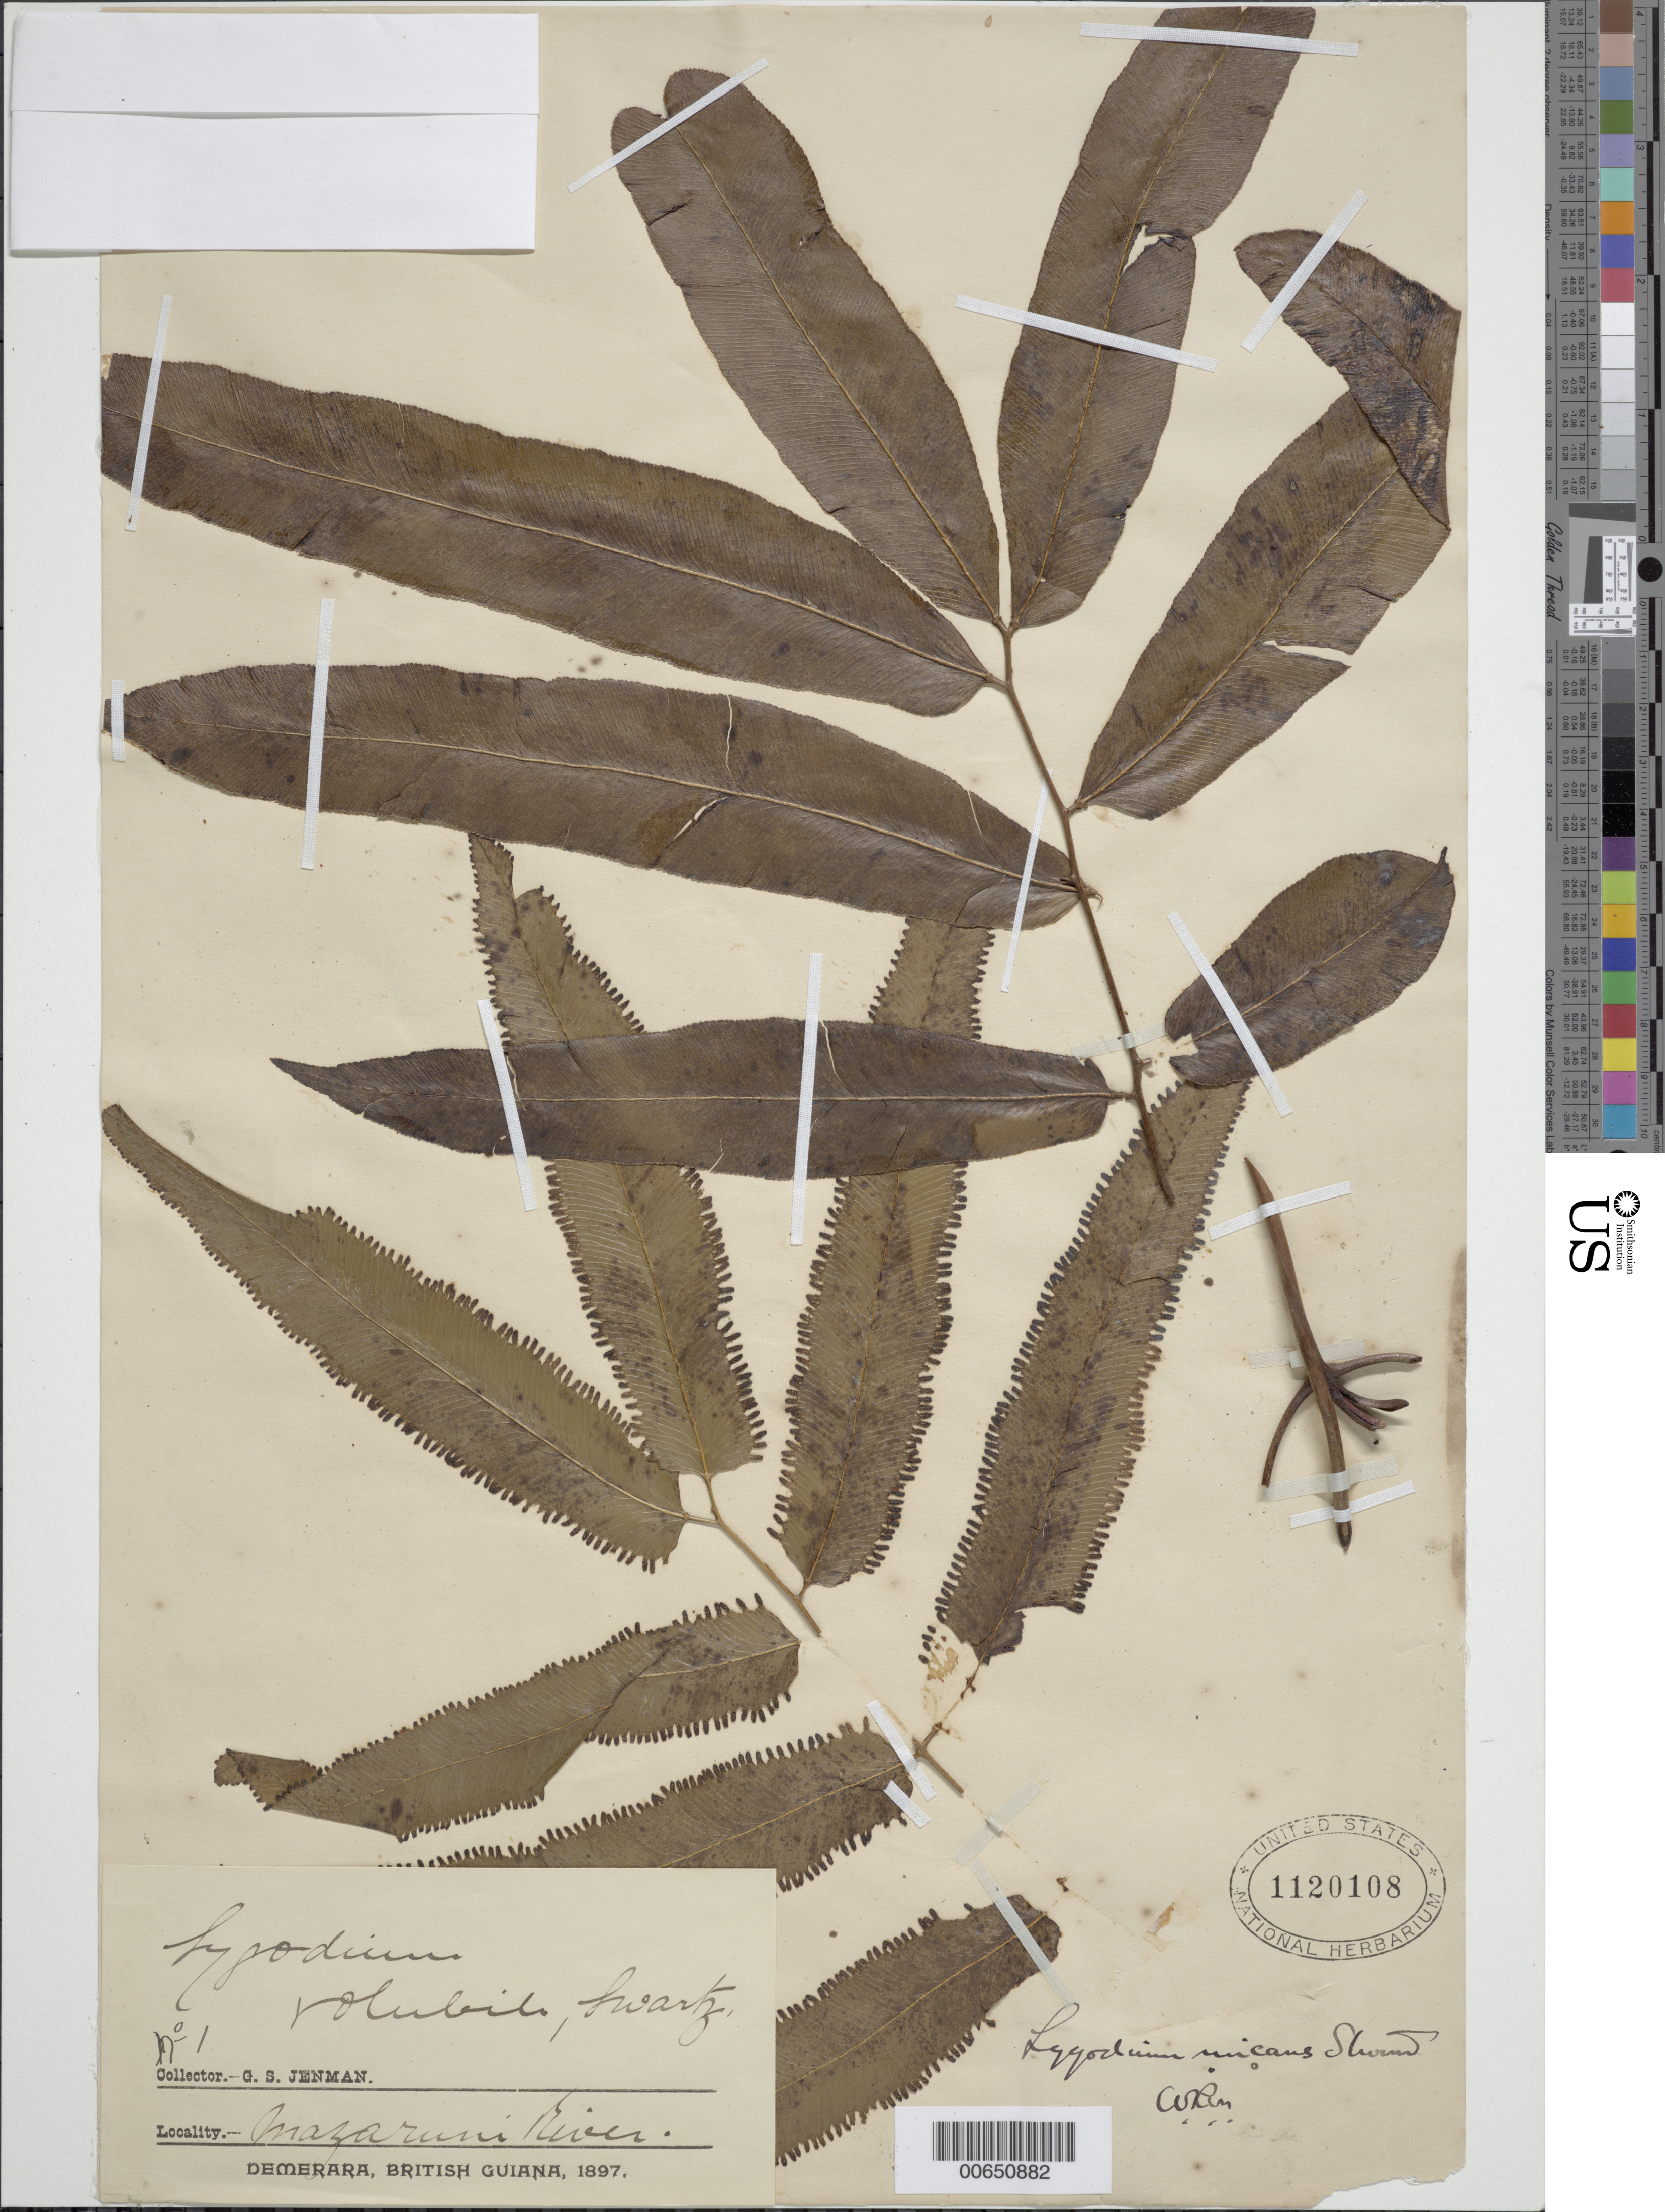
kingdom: Plantae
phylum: Tracheophyta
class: Polypodiopsida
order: Schizaeales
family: Lygodiaceae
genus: Lygodium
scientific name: Lygodium volubile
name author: Sw.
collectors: G. S. Jenman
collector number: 1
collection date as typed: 1897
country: Guyana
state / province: Cuyuni-Mazaruni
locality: Mazaruni R.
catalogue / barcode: US 1120108